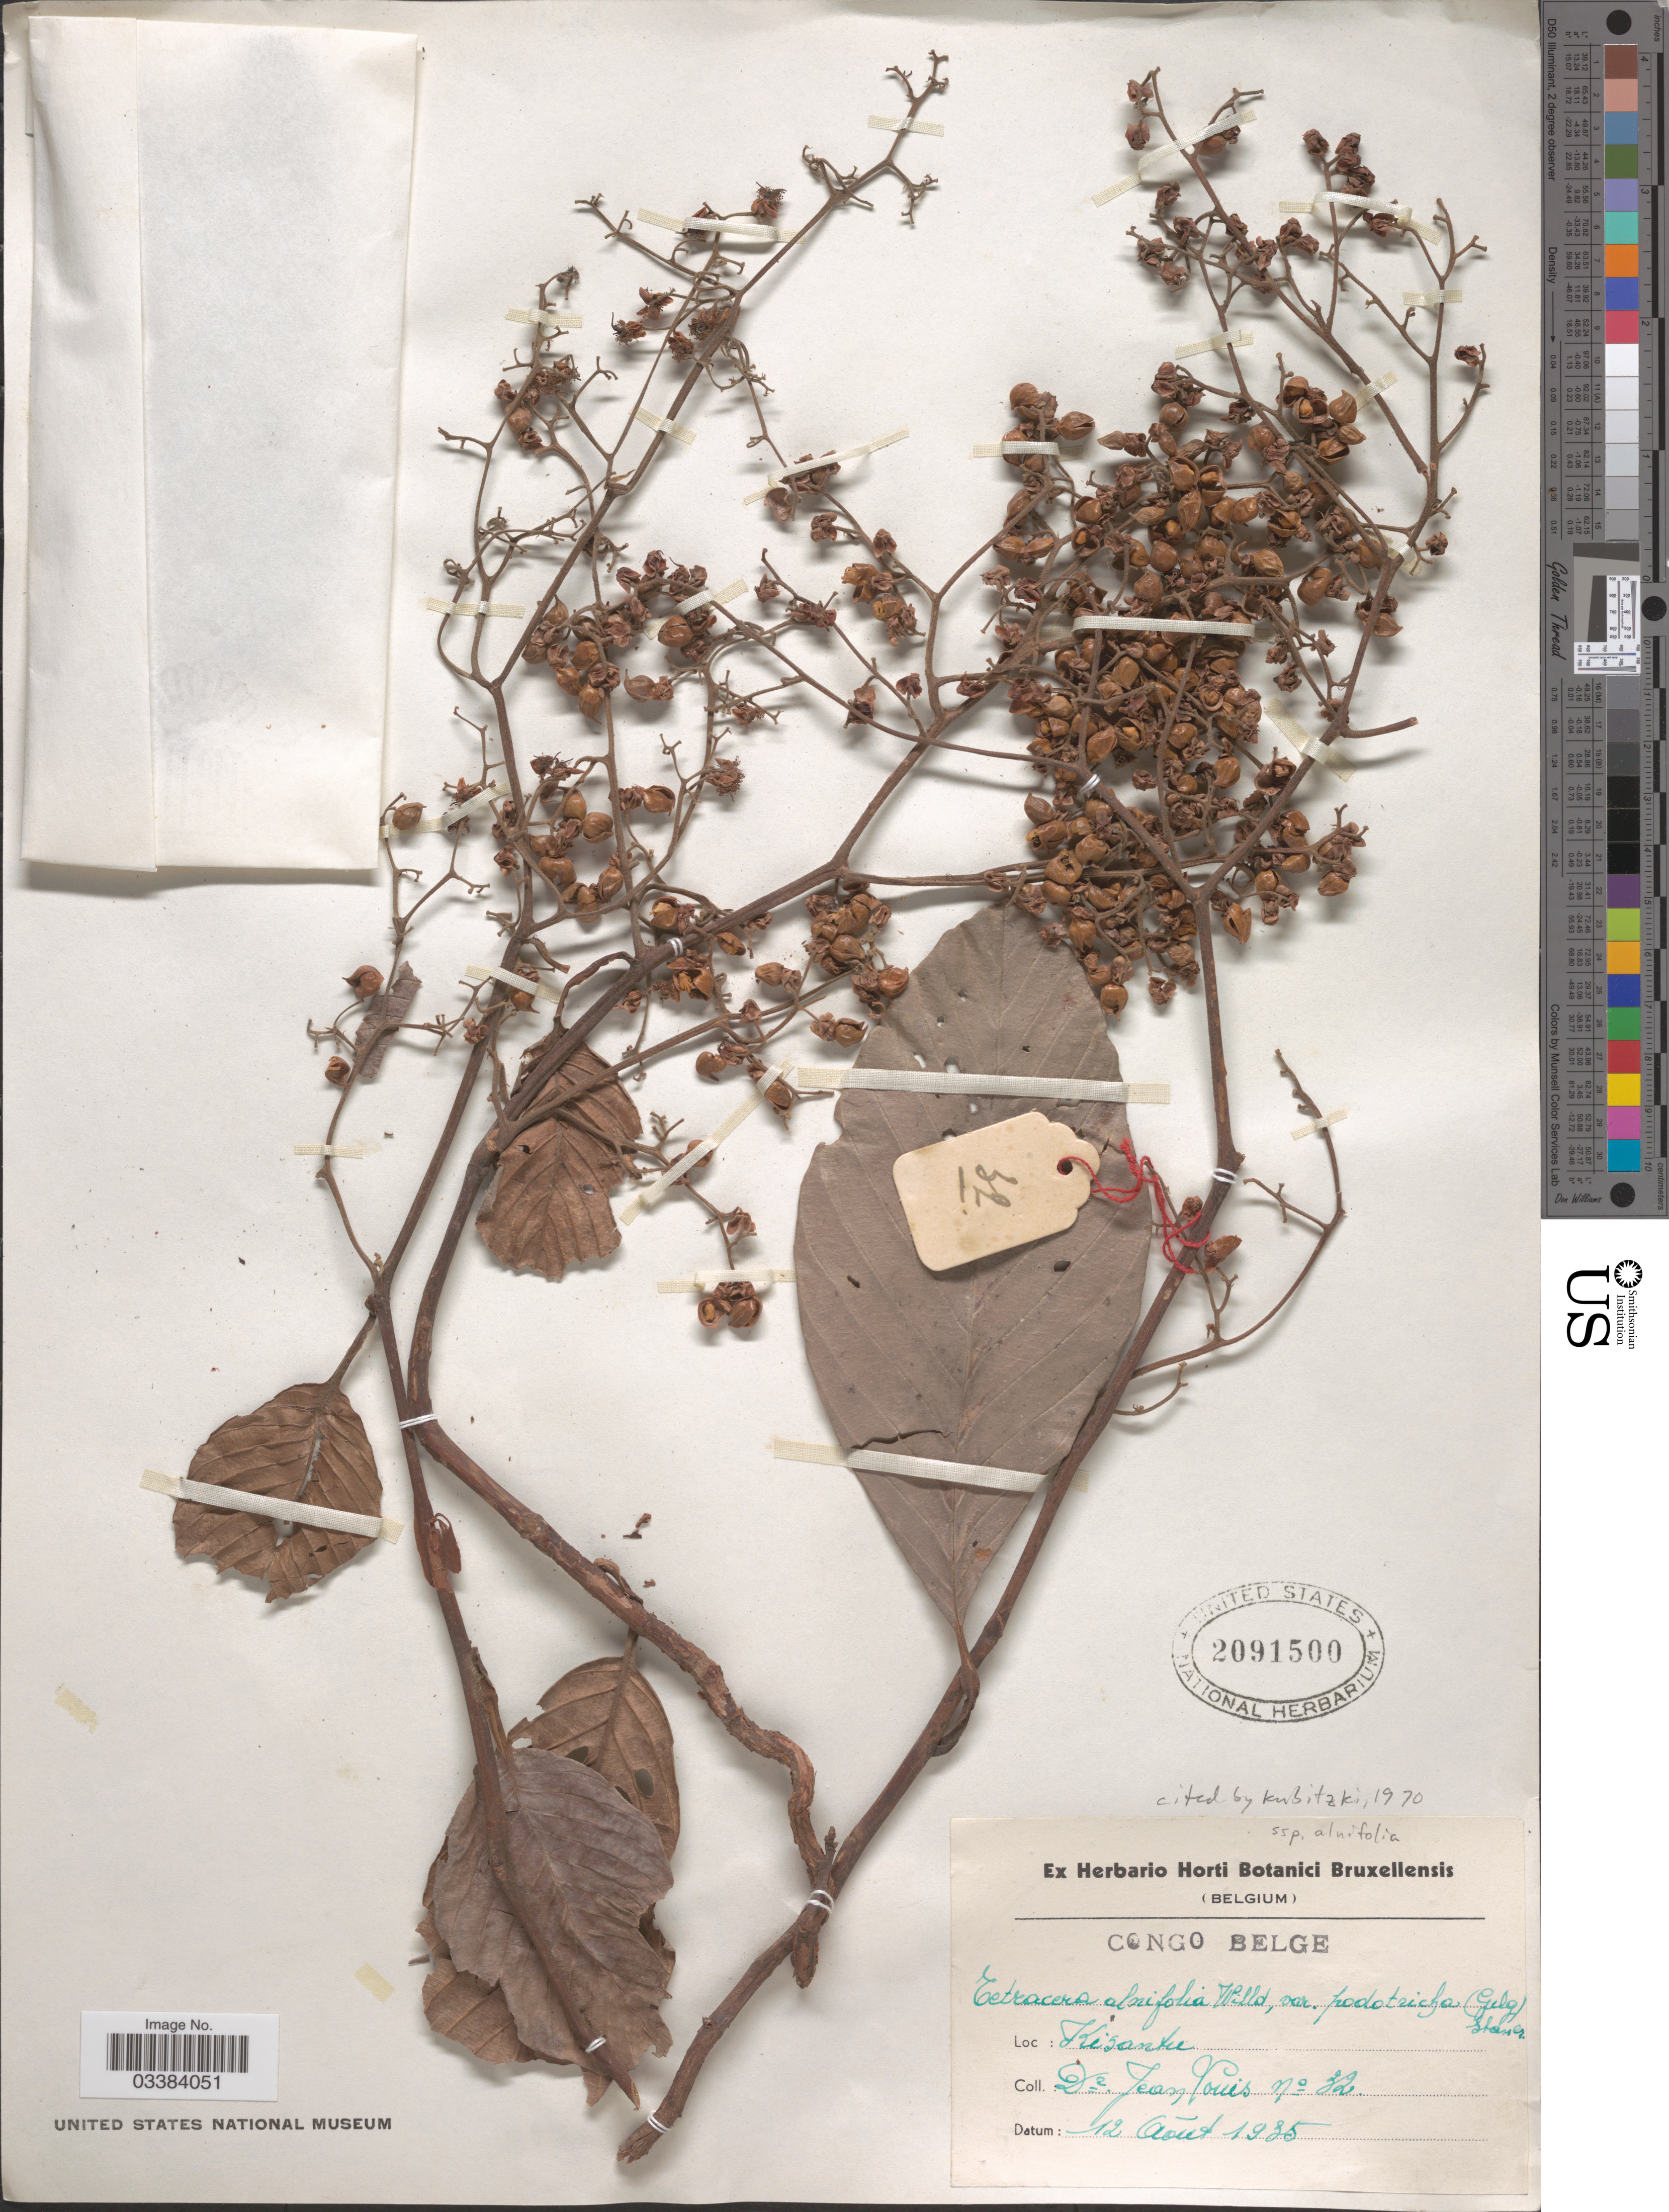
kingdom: Plantae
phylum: Tracheophyta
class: Magnoliopsida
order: Dilleniales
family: Dilleniaceae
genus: Tetracera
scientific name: Tetracera alnifolia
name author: Willd.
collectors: J. Louis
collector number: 32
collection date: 1935-08-12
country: Congo, Democratic Republic of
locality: Congo Belge. Kisante.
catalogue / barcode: US 2091500